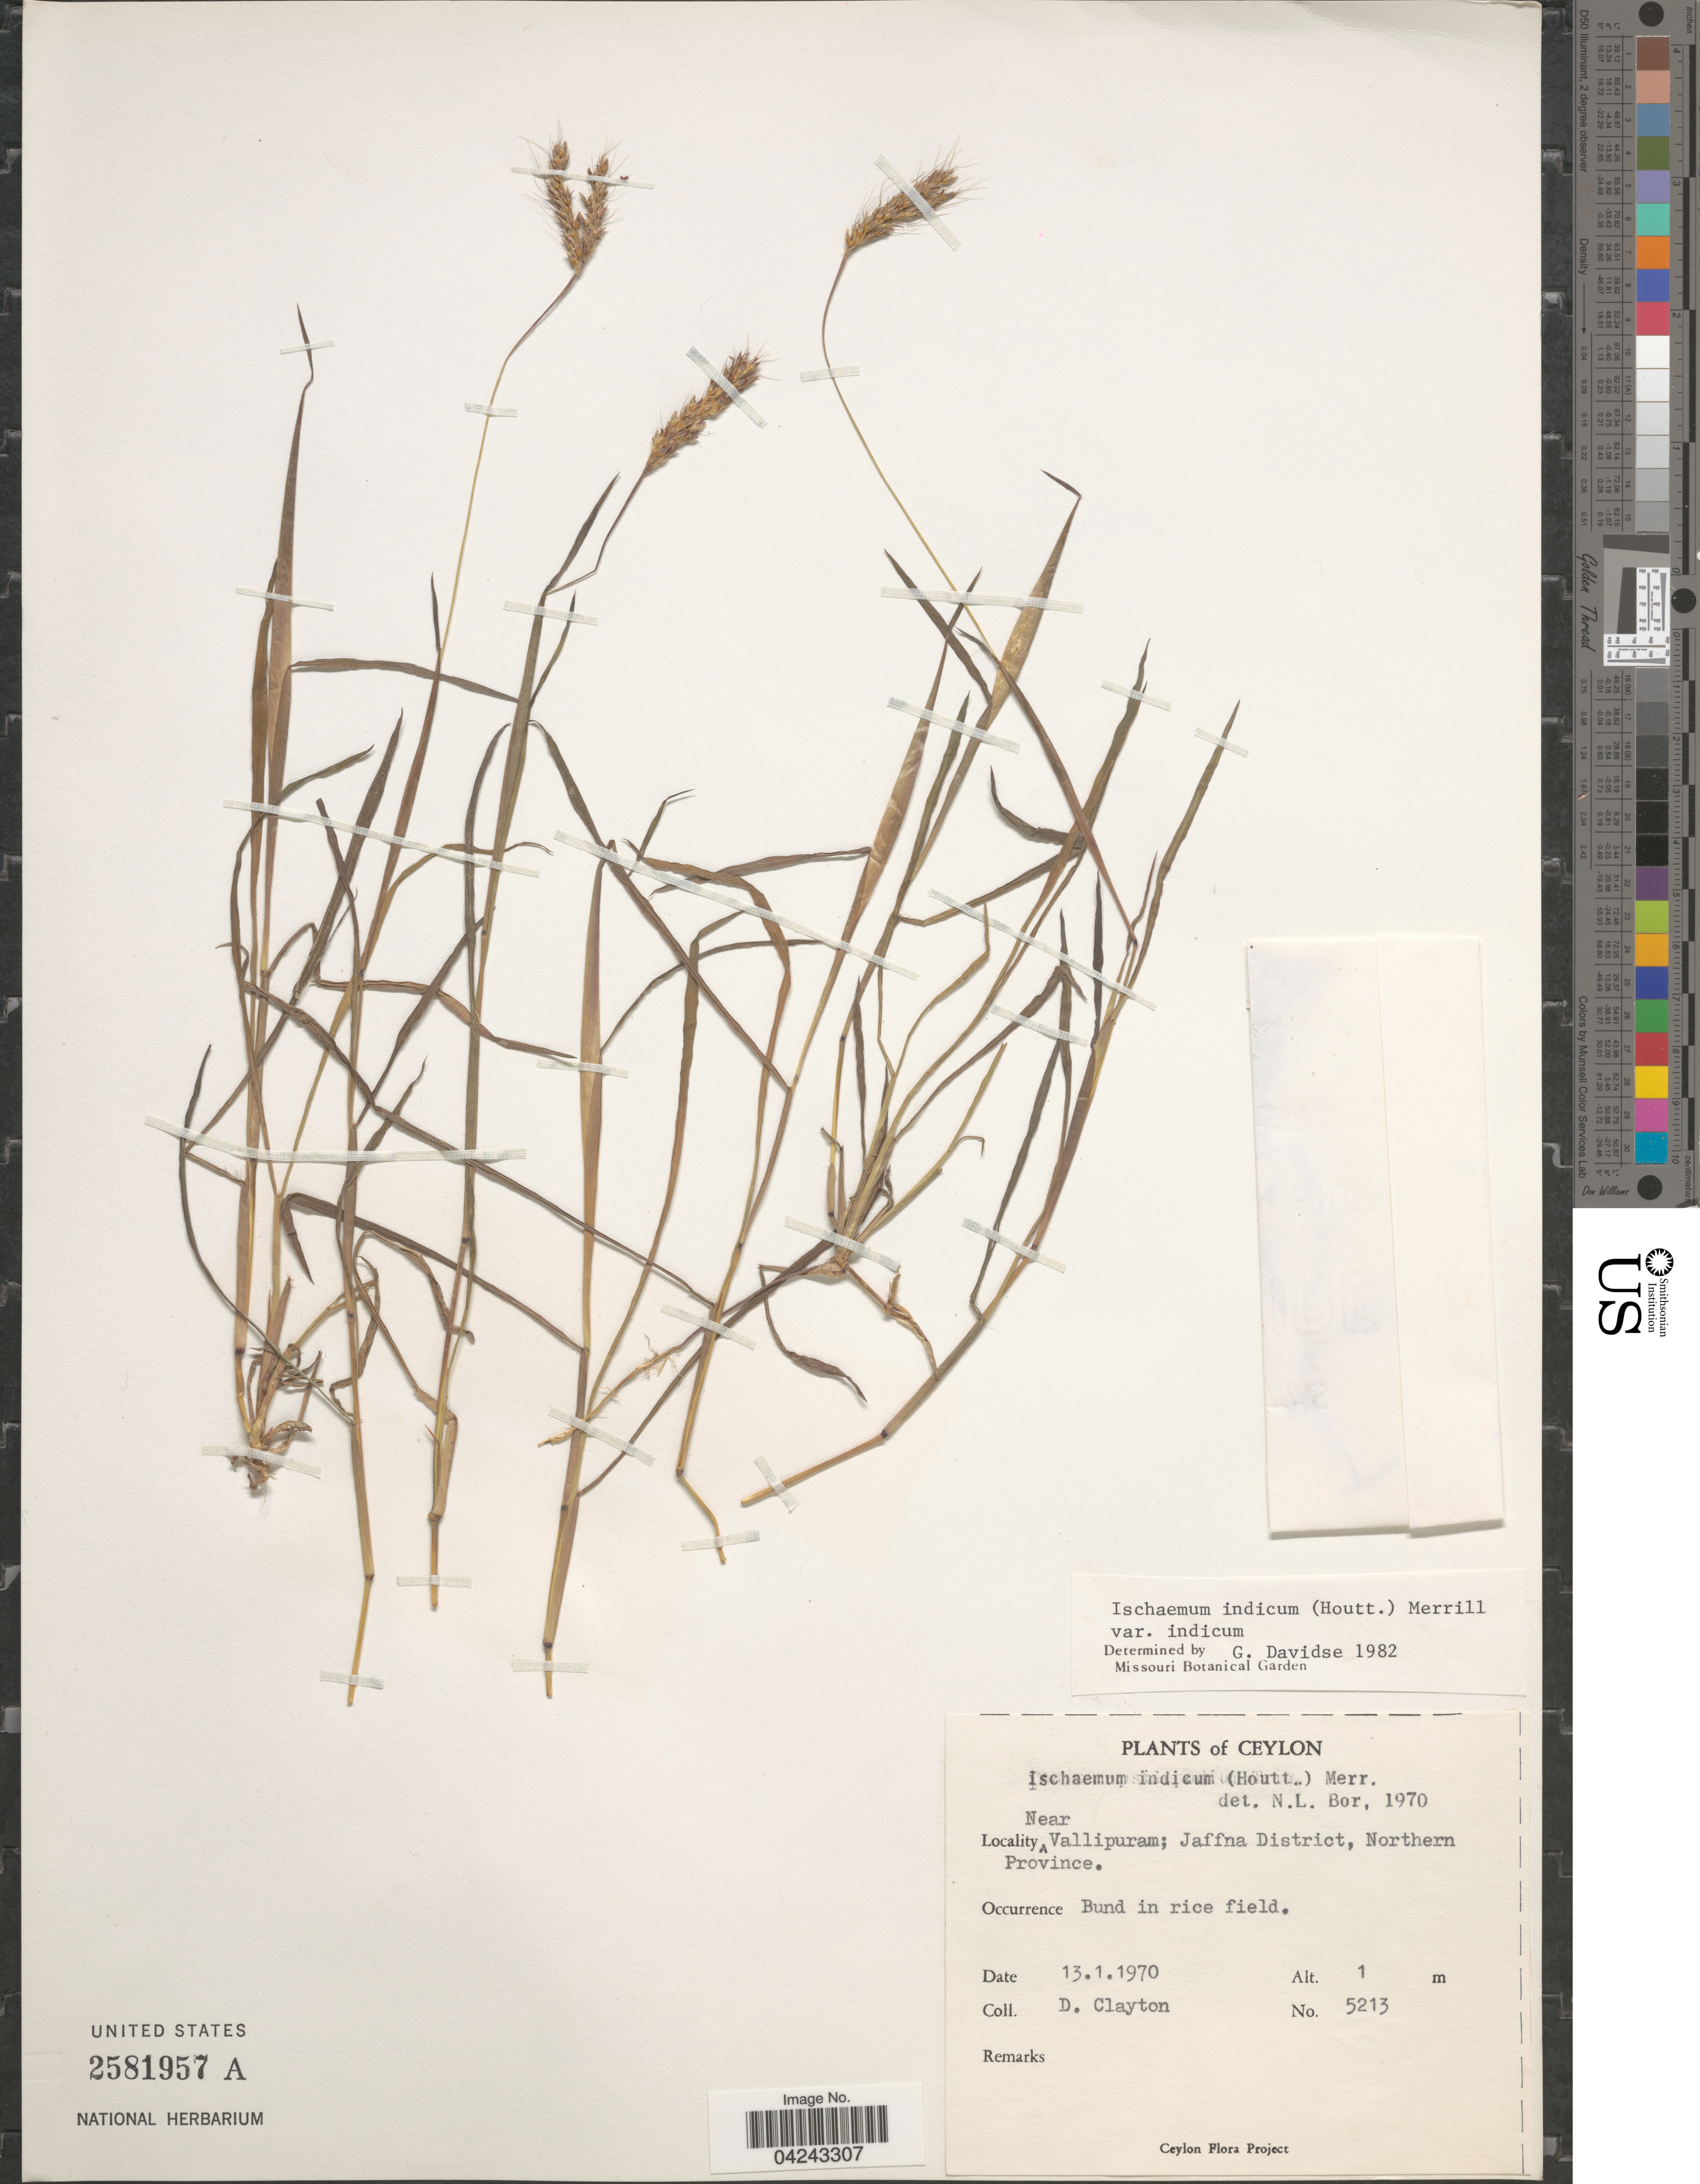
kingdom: Plantae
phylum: Tracheophyta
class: Liliopsida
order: Poales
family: Poaceae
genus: Ischaemum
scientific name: Ischaemum ciliare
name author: Retz.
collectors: D. Clayton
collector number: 5213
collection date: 1970-01-13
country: Sri Lanka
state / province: Northern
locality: Ceylon. Near Vallipuram; Jaffna District.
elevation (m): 1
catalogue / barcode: US 2581957A